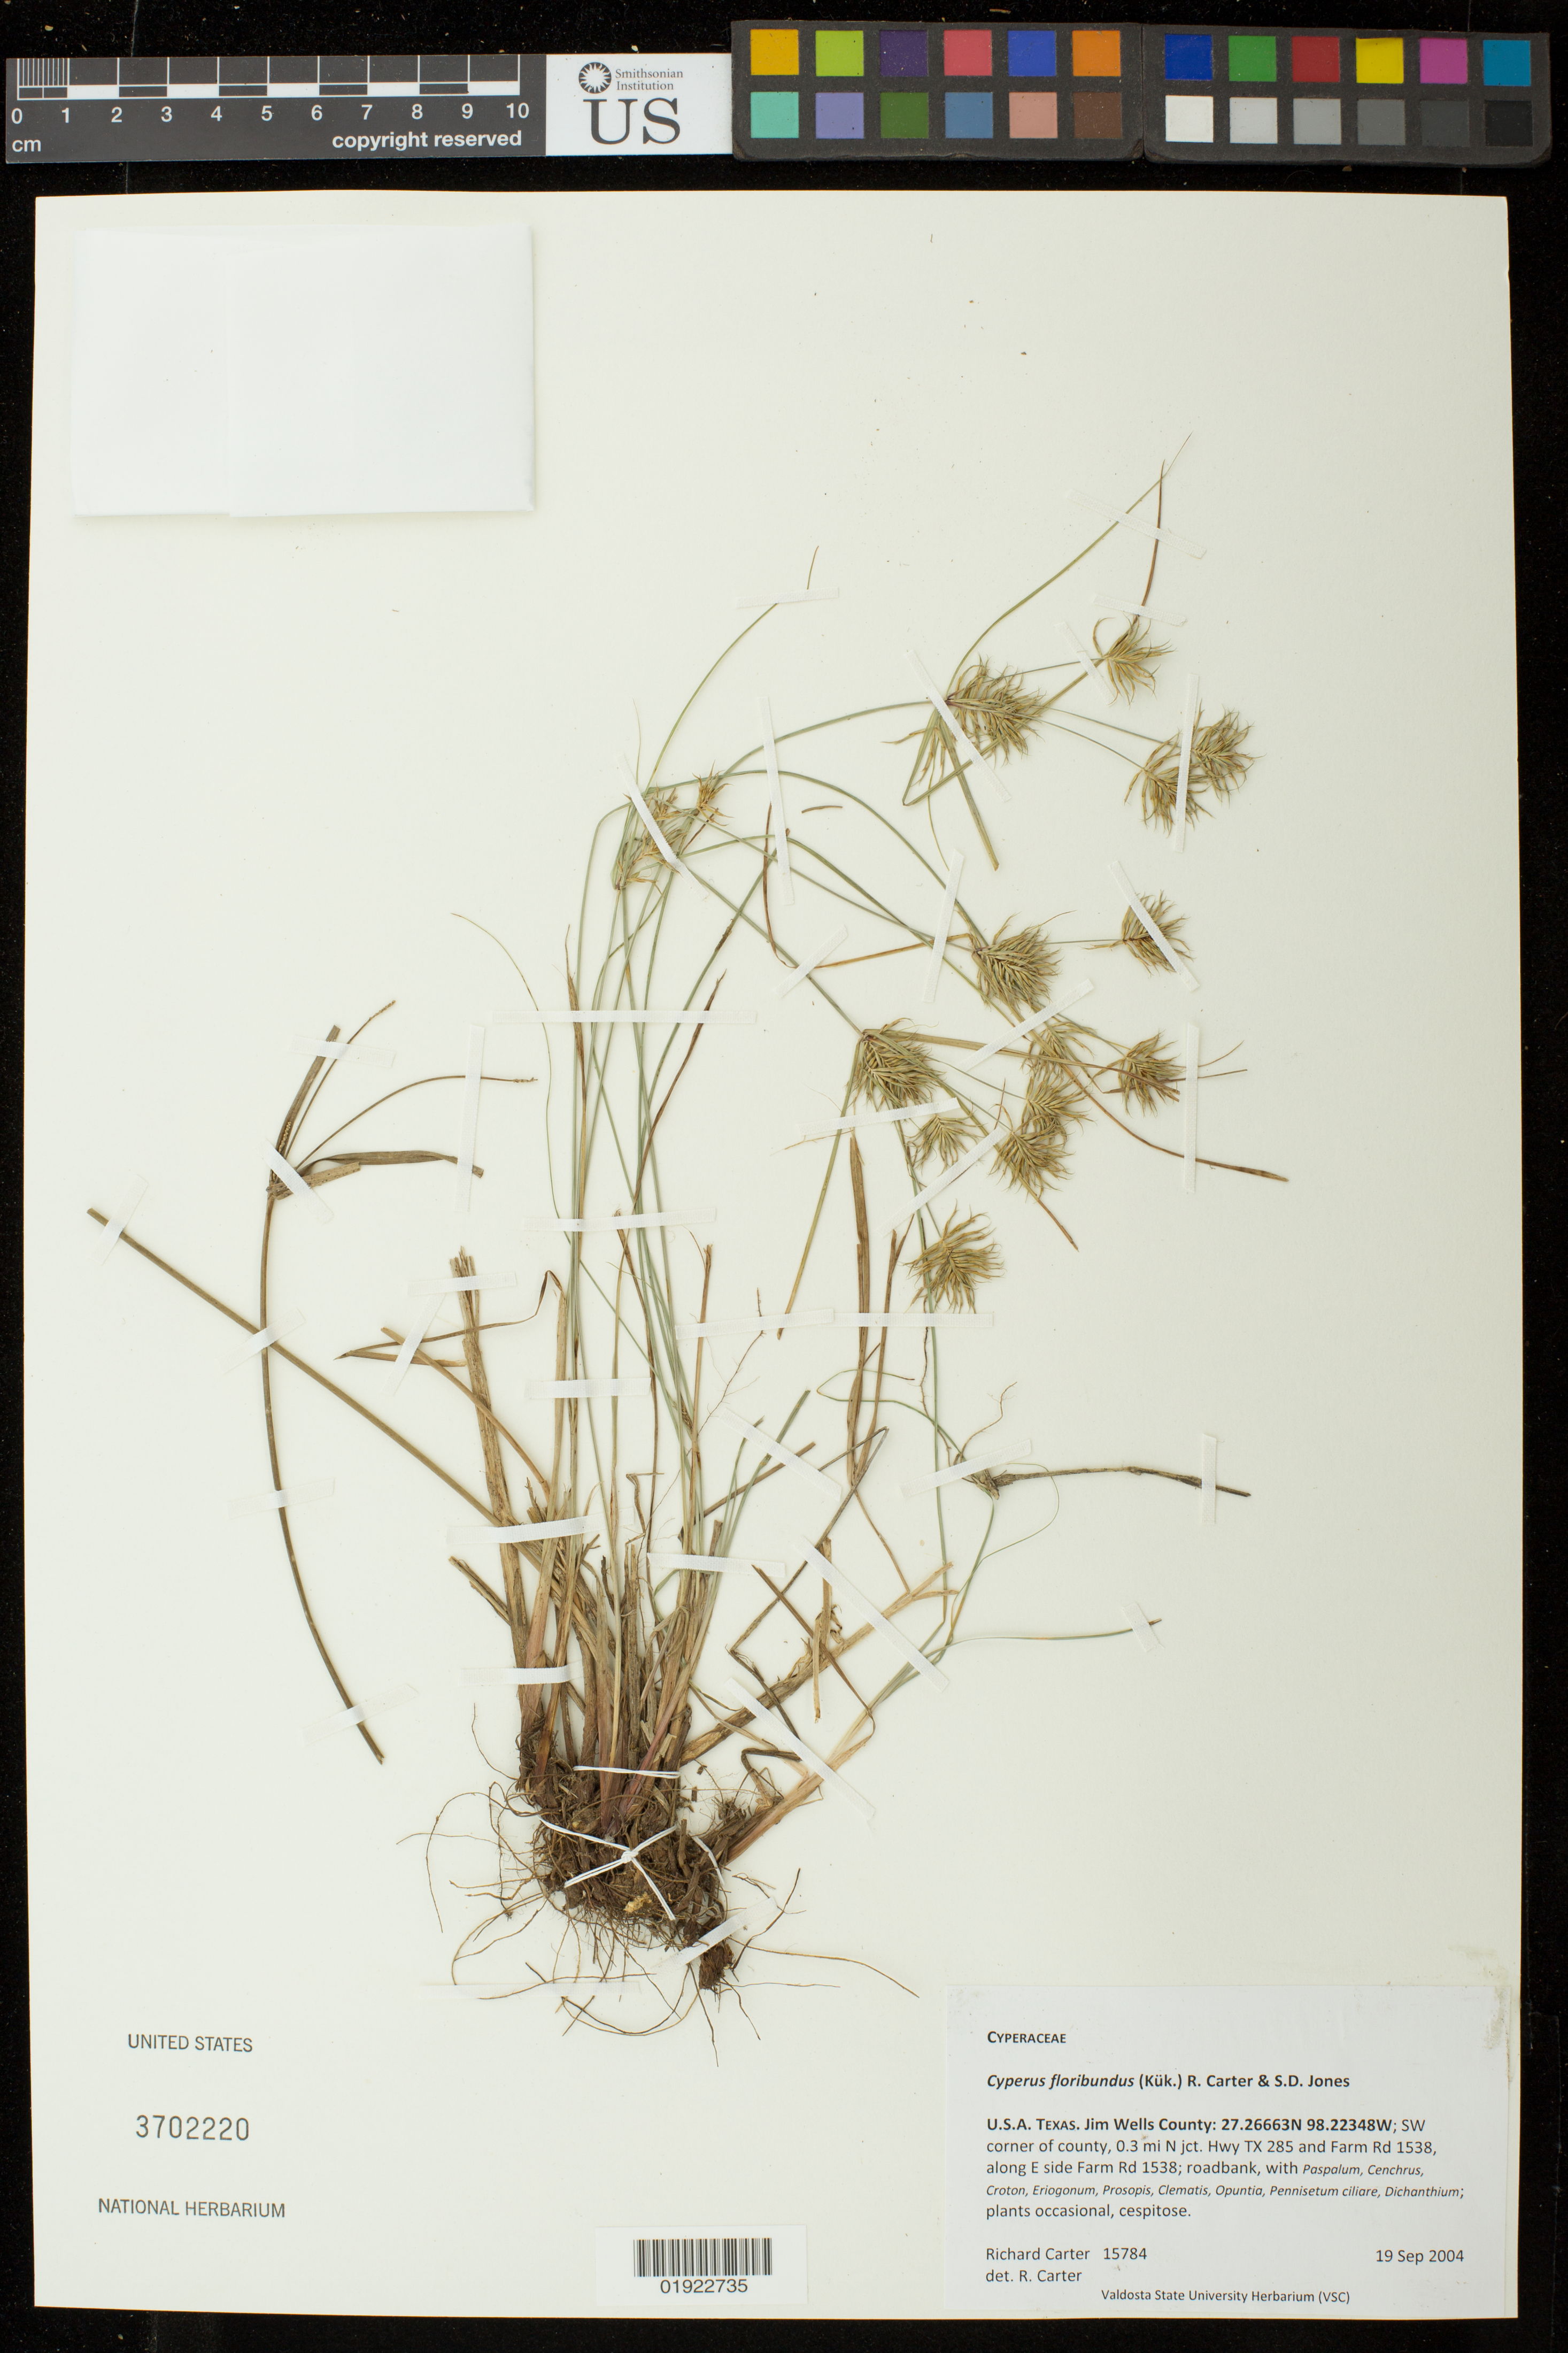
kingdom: Plantae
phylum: Tracheophyta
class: Liliopsida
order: Poales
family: Cyperaceae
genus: Cyperus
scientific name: Cyperus floribundus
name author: (Kük.) R. Carter & S.D. Jones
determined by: Carter, R.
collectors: R. Carter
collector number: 15784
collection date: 2004-09-19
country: United States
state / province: Texas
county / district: Jim Wells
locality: SW corner of county, 0.3 mi N jct. Hwy TX 285 and Farm Rd 1538, along E side Farm Rd 1538; roadbank.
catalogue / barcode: US 3702220